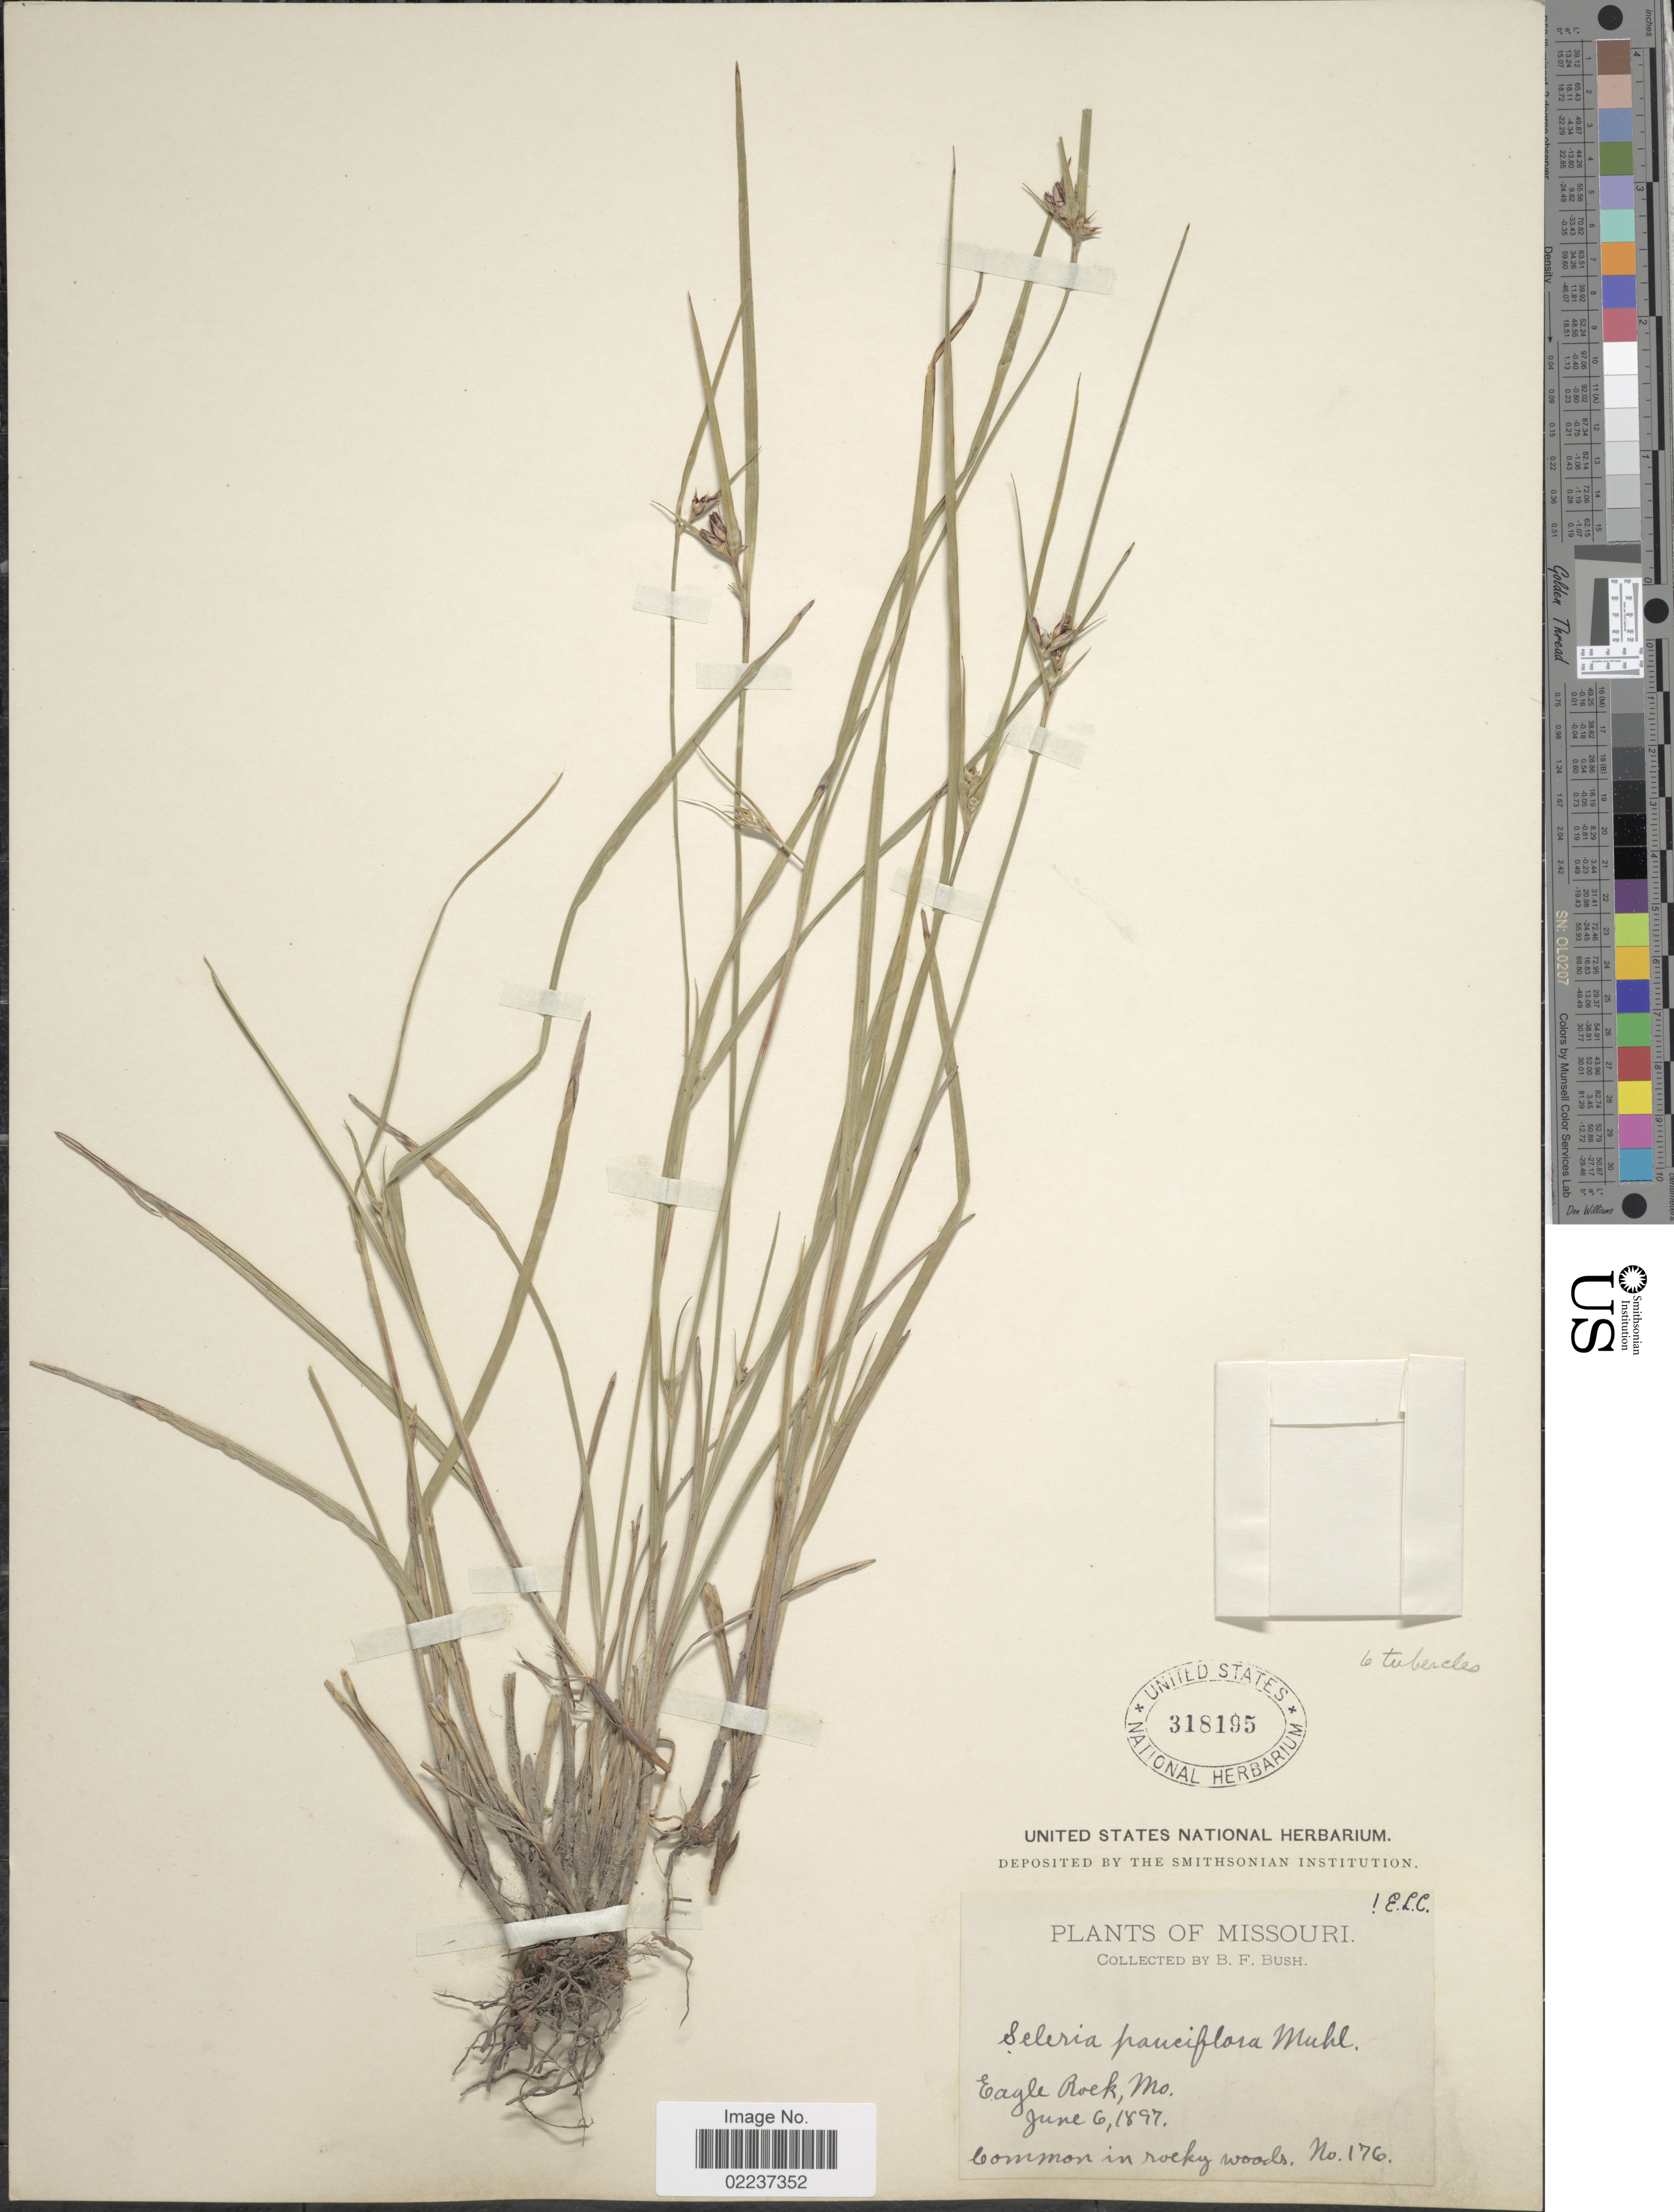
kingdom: Plantae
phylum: Tracheophyta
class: Liliopsida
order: Poales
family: Cyperaceae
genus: Scleria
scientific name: Scleria pauciflora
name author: Muhl. ex Willd.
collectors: B. F. Bush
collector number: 176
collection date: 1897-06-06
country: United States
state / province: Missouri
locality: Eagle Rock, Mo.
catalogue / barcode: US 318195